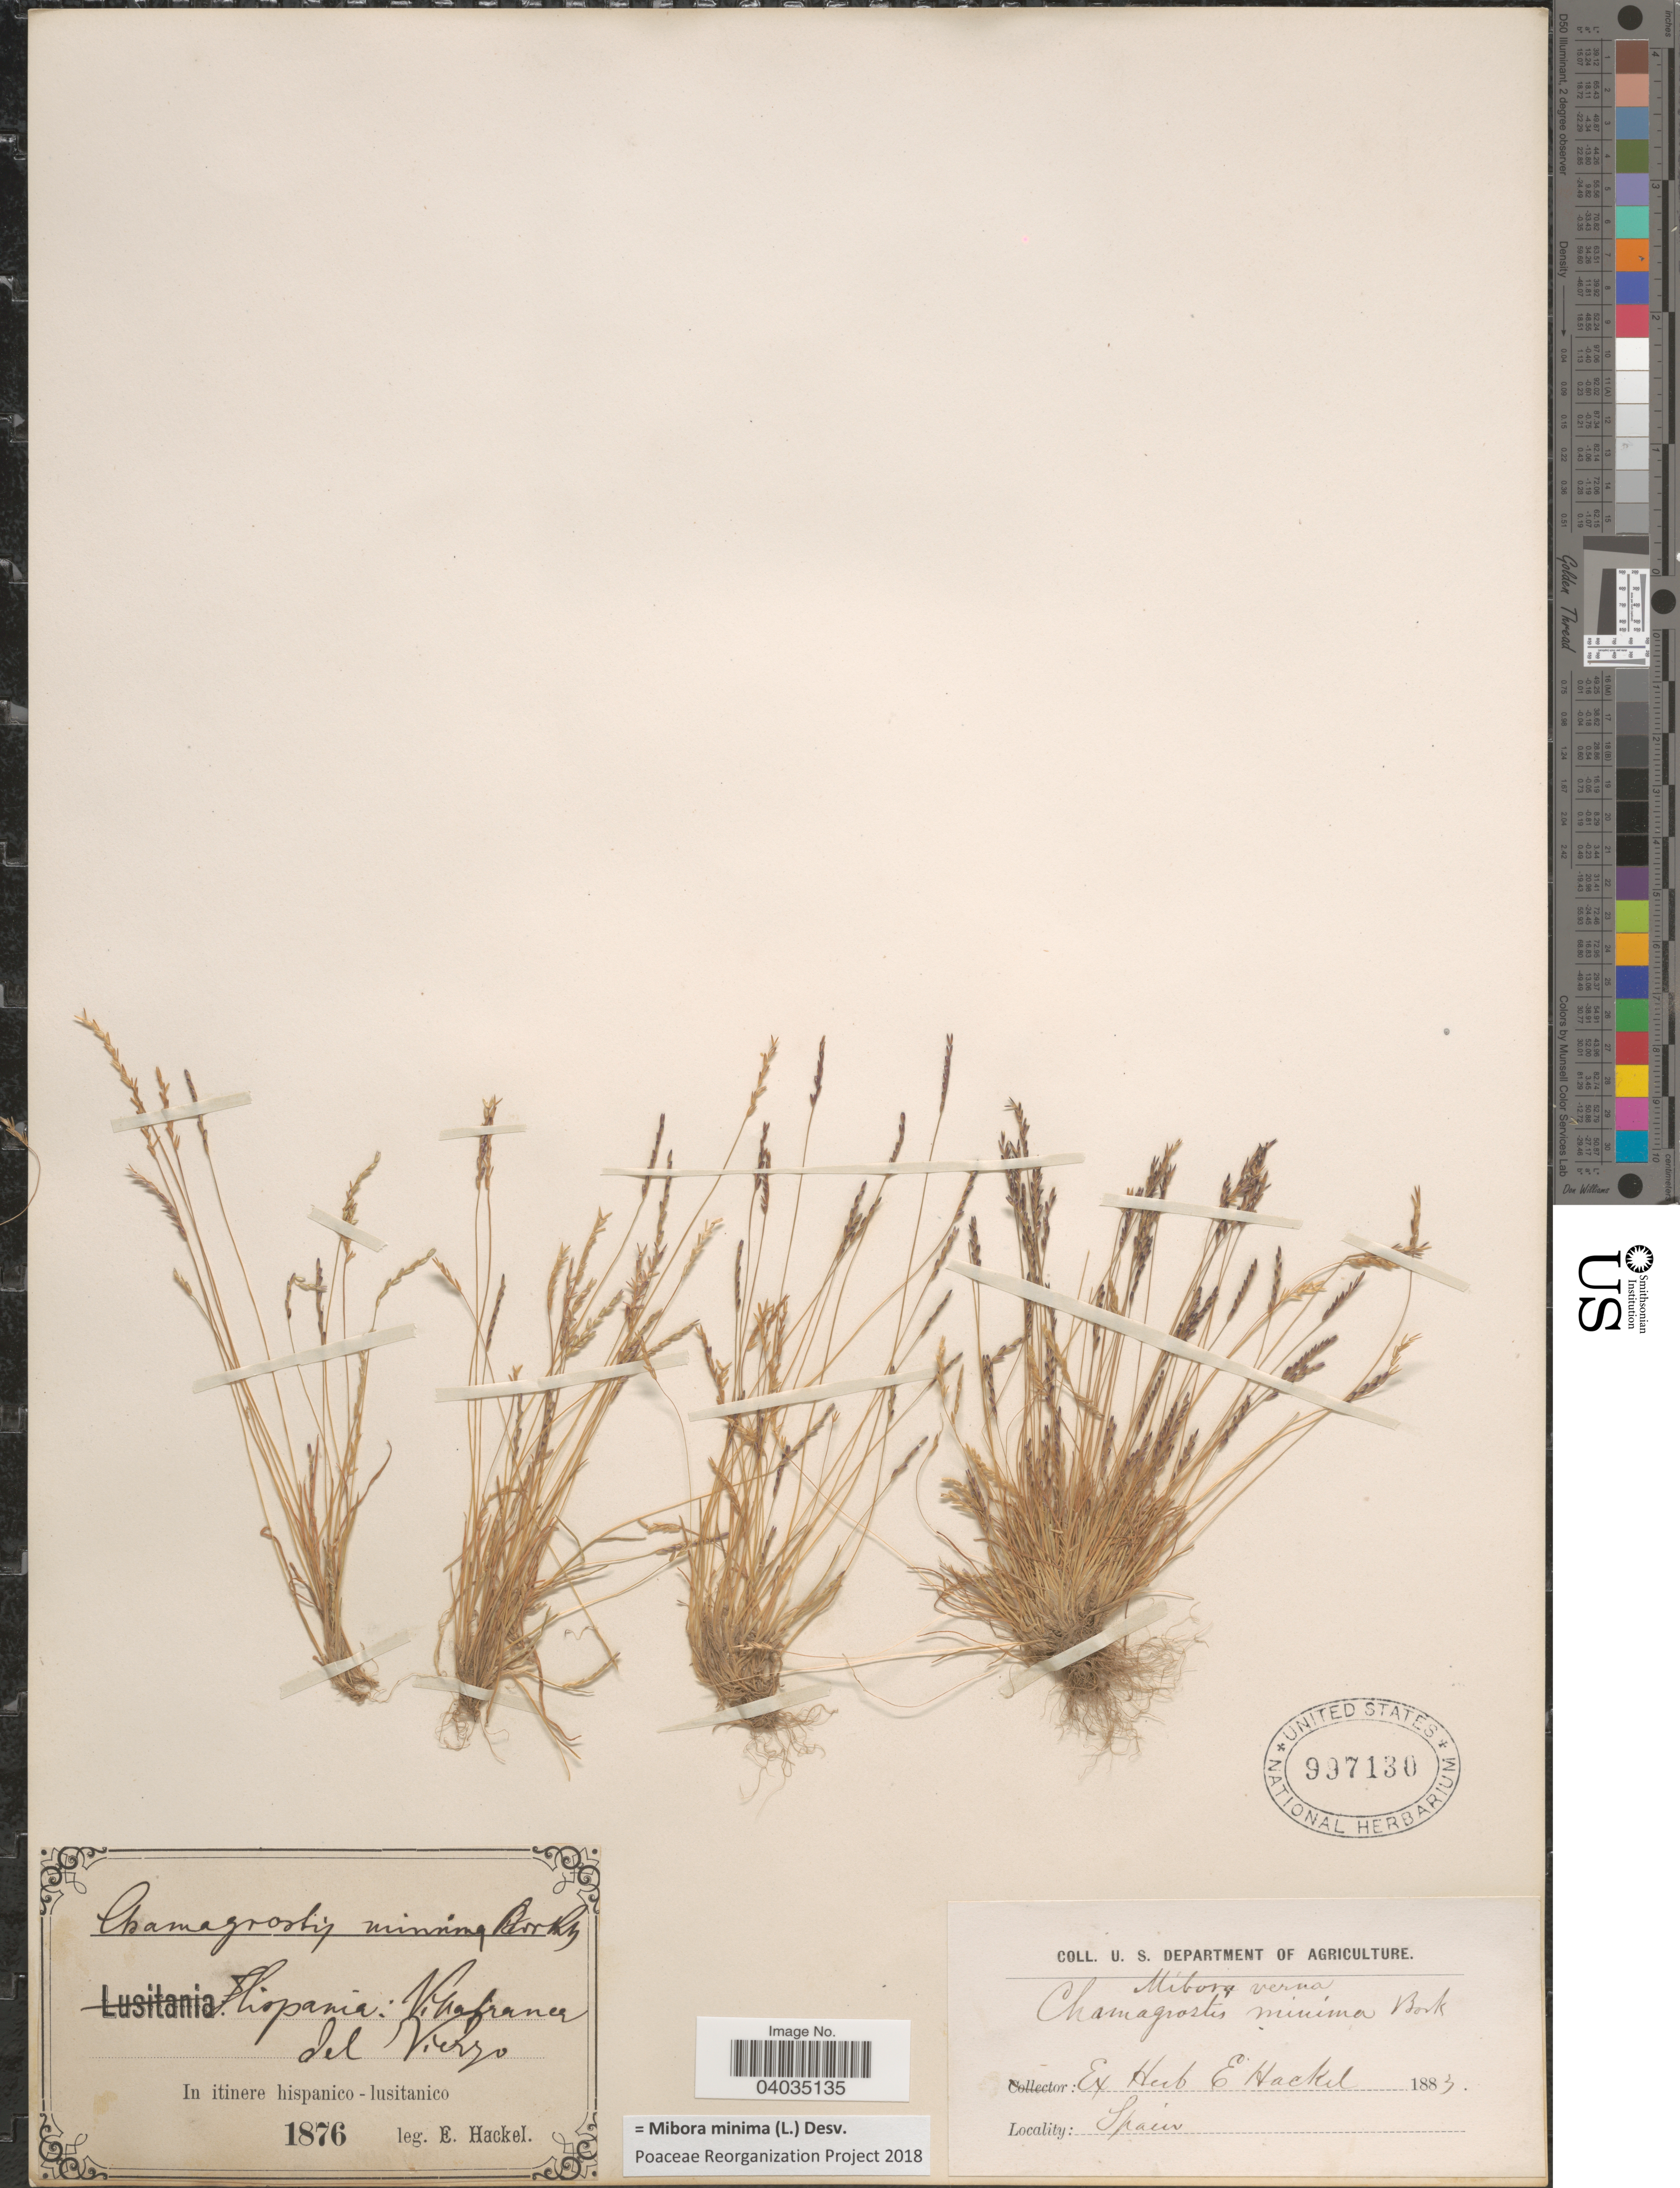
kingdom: Plantae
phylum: Tracheophyta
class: Liliopsida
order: Poales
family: Poaceae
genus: Mibora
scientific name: Mibora minima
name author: (L.) Desv.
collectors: E. Hackel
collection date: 1876/1883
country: Spain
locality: Hispania; Villafranca del Bierzo. In itinere hispanico-lusitanico.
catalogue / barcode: US 997130